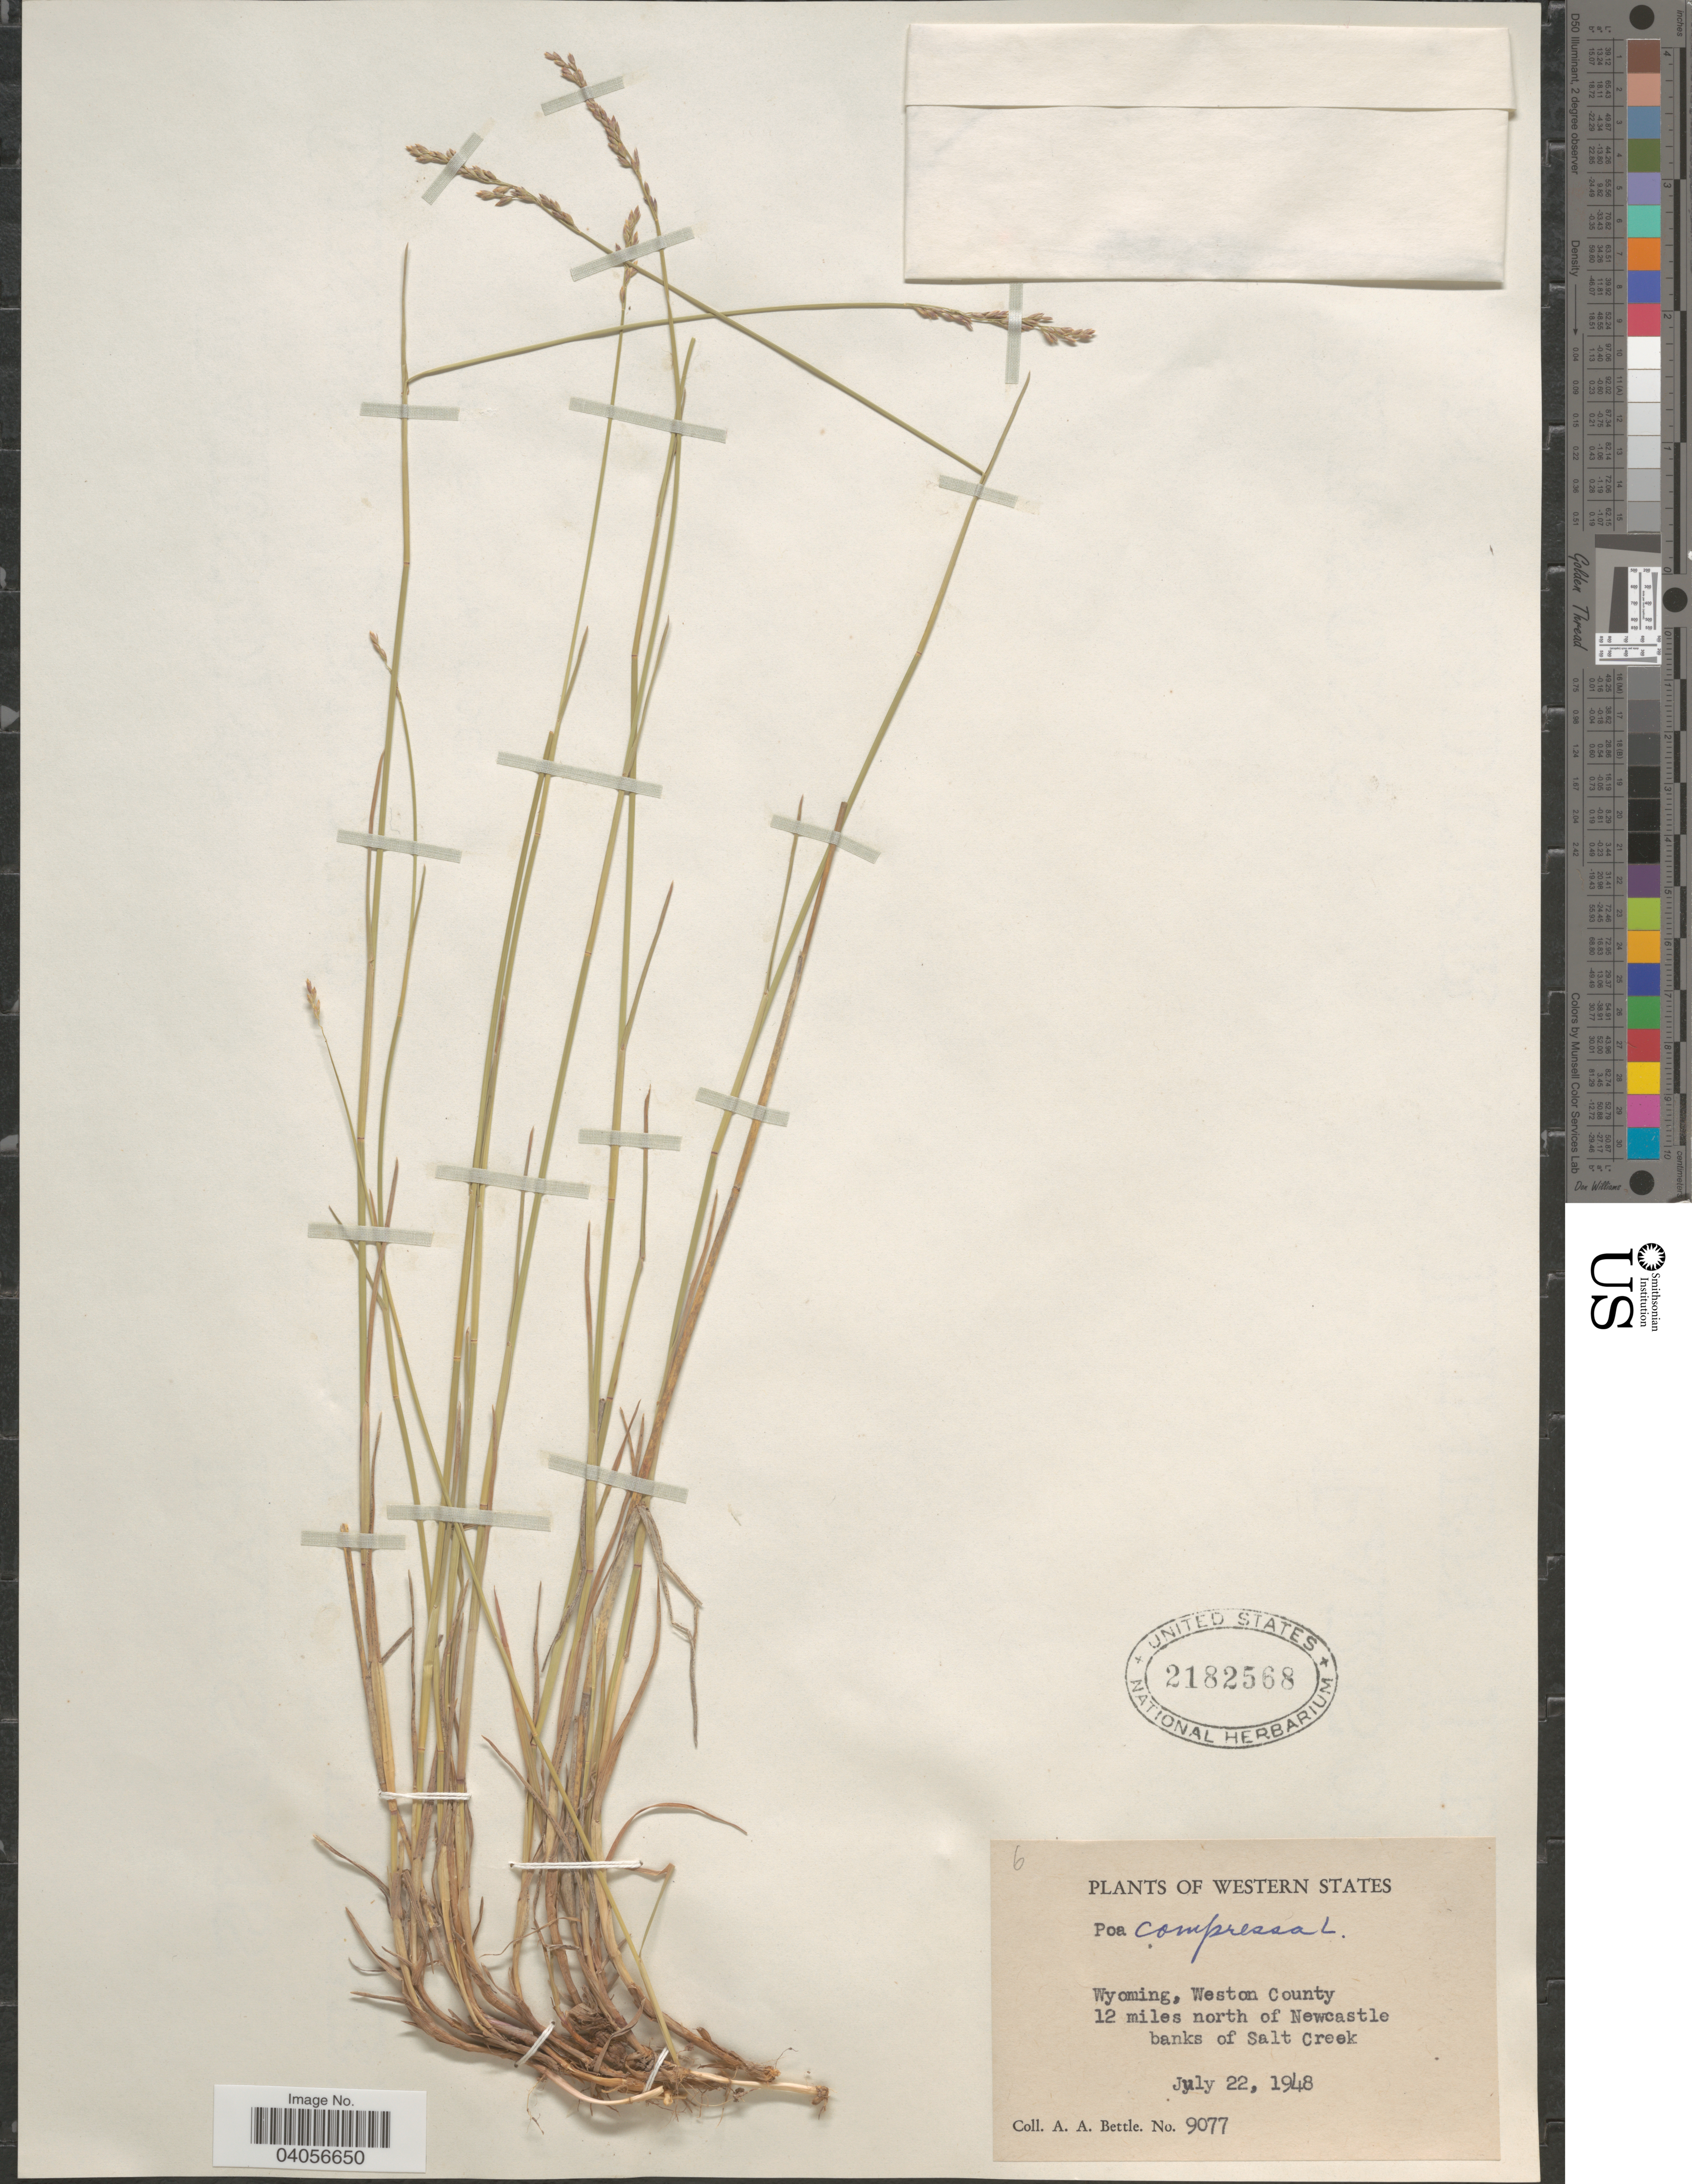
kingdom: Plantae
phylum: Tracheophyta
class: Liliopsida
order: Poales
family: Poaceae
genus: Poa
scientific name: Poa compressa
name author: L.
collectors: A. Bettle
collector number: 9077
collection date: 1948-07-22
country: United States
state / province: Wyoming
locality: Western States. Weston County 12 miles north of Newcastle banks of Salt Creek.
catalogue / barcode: US 2182568